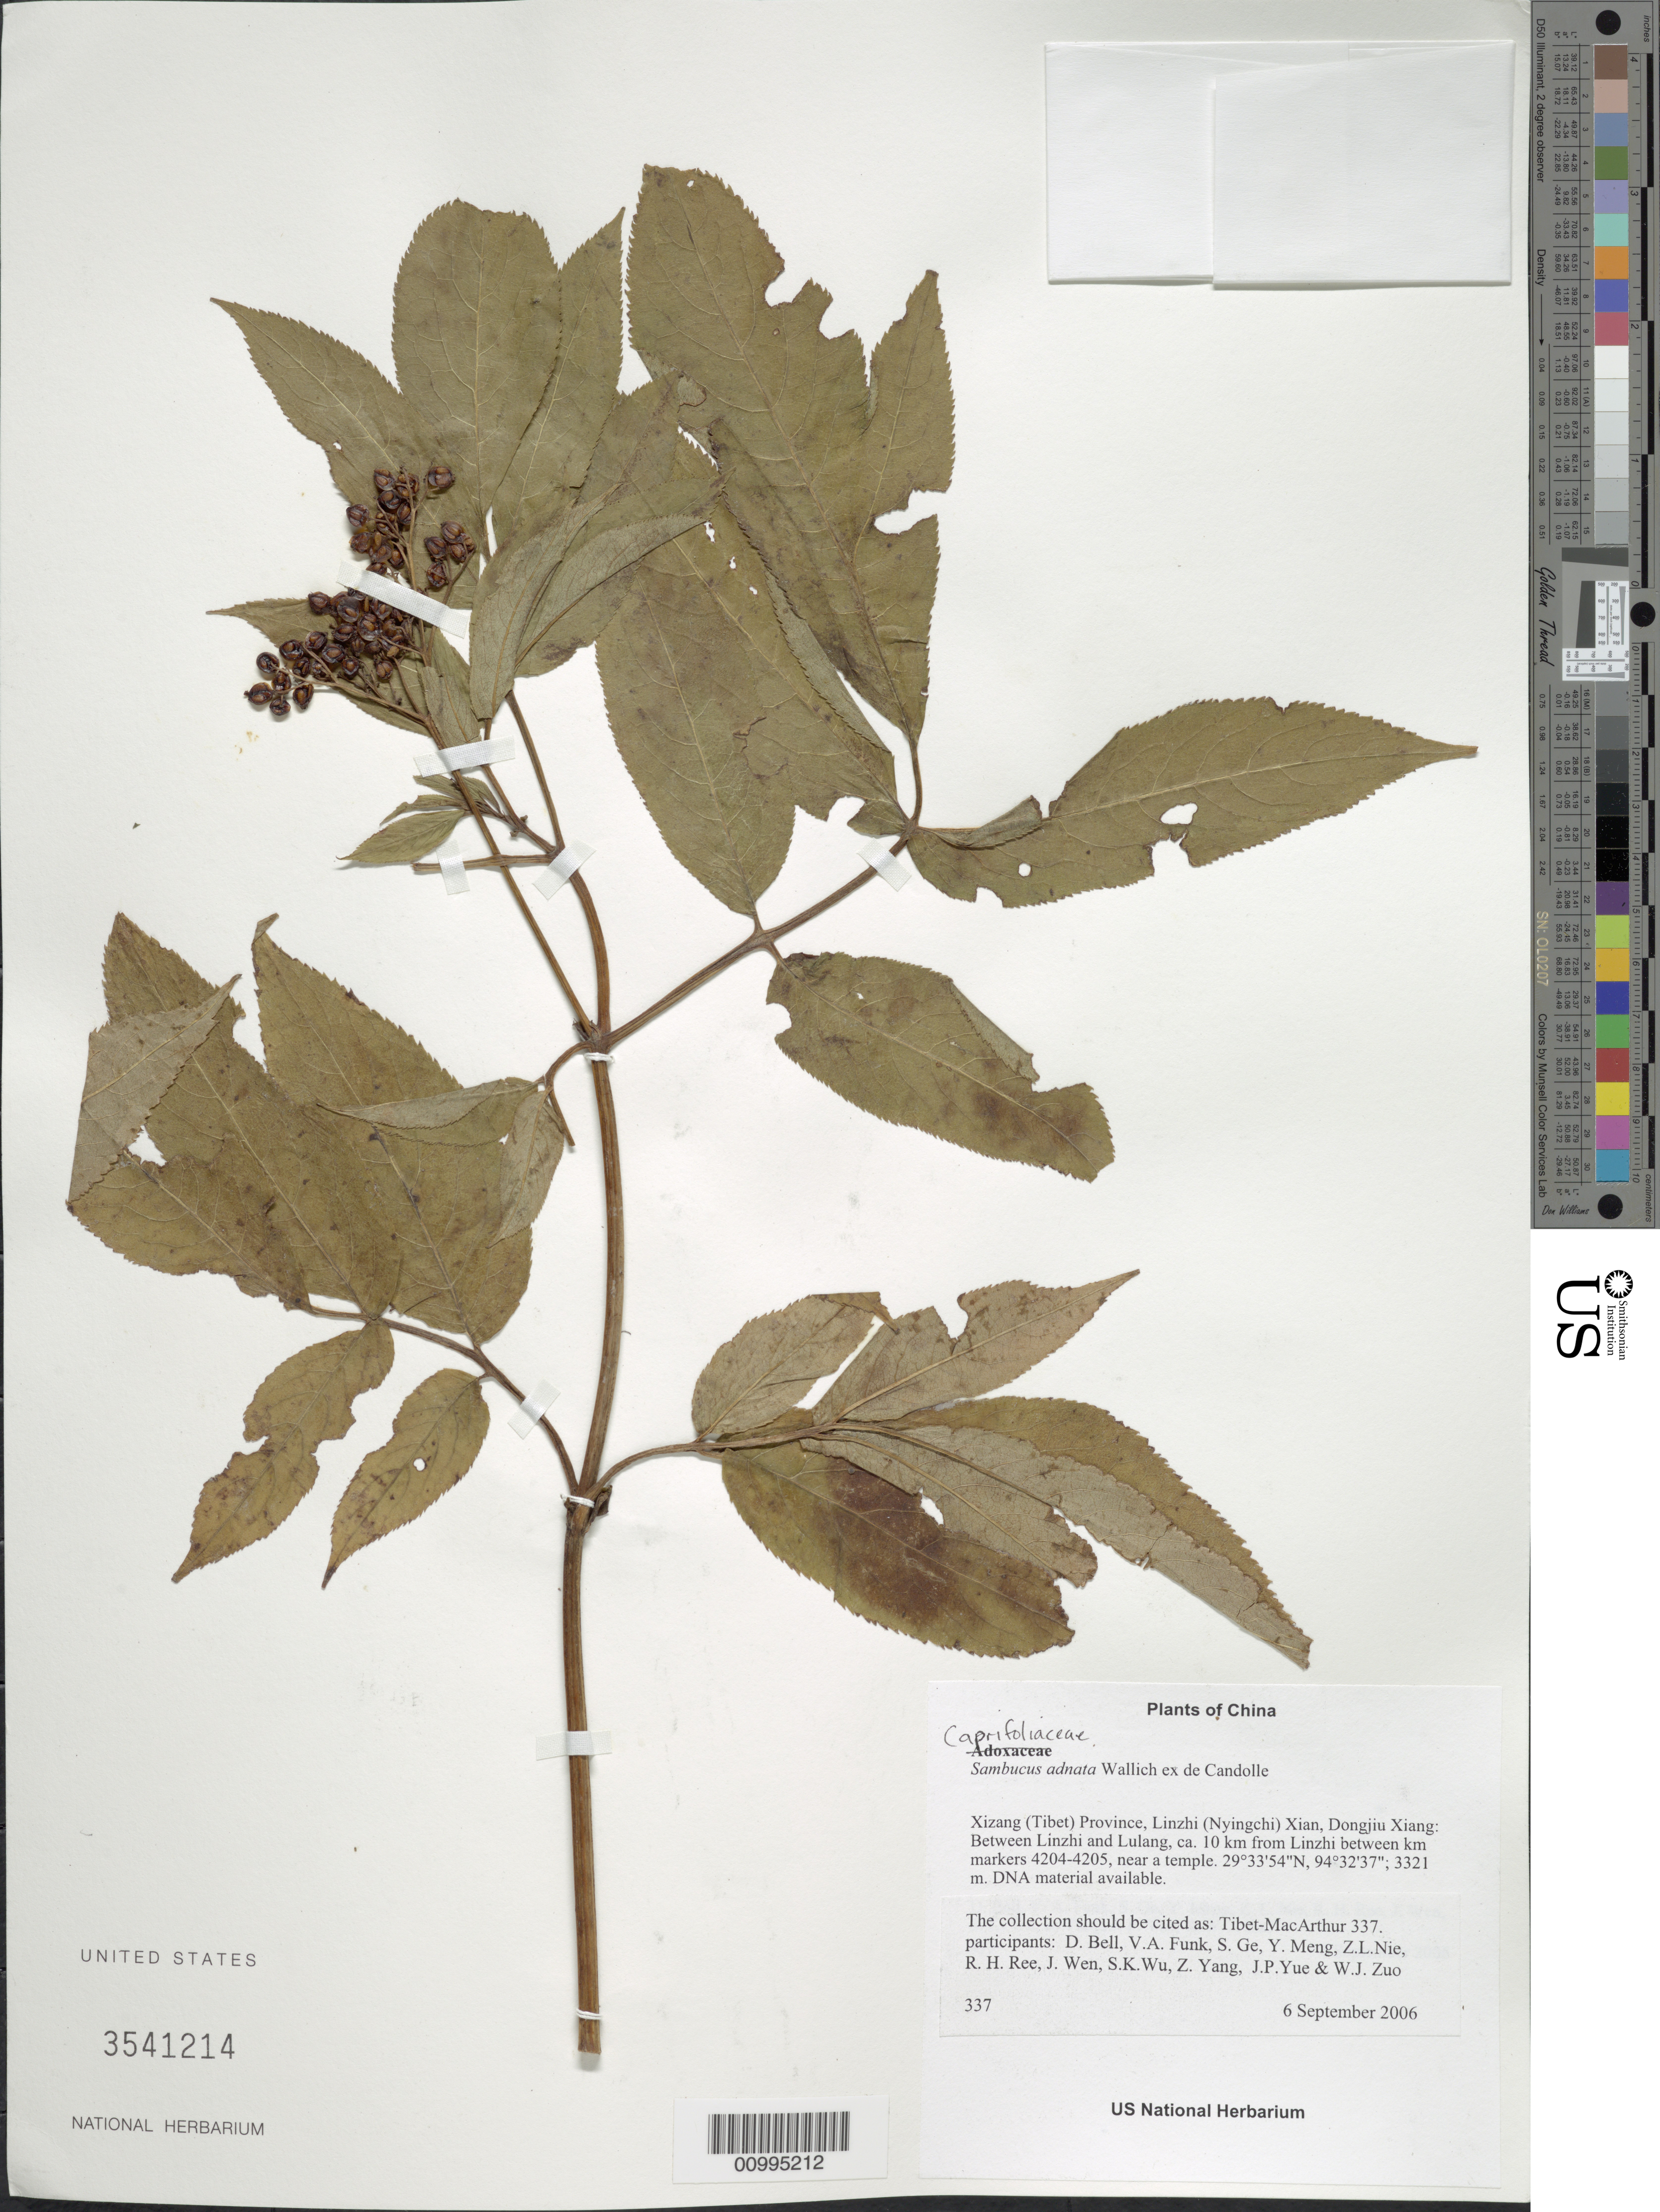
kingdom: Plantae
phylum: Tracheophyta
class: Magnoliopsida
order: Dipsacales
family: Viburnaceae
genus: Sambucus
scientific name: Sambucus adnata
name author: Wall. ex DC.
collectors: Tibet-MacArthur, D. A. Bell, V. Funk, S. Ge, Y. Meng, Z. Nie, R. Ree, J. Wen, S. K. Wu, Z. Yang, J. Yue & W. Zuo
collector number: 337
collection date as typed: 06 Sep 2006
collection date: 2006-09-06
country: China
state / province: Xizang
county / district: Linzhi (Nyingchi) Xian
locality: Dongjiu Xiang. Between Linzhi and Lulang, ca. 10 km from Linzhi between km markers 4204-4205, near a temple.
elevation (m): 3321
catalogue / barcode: US 3541214